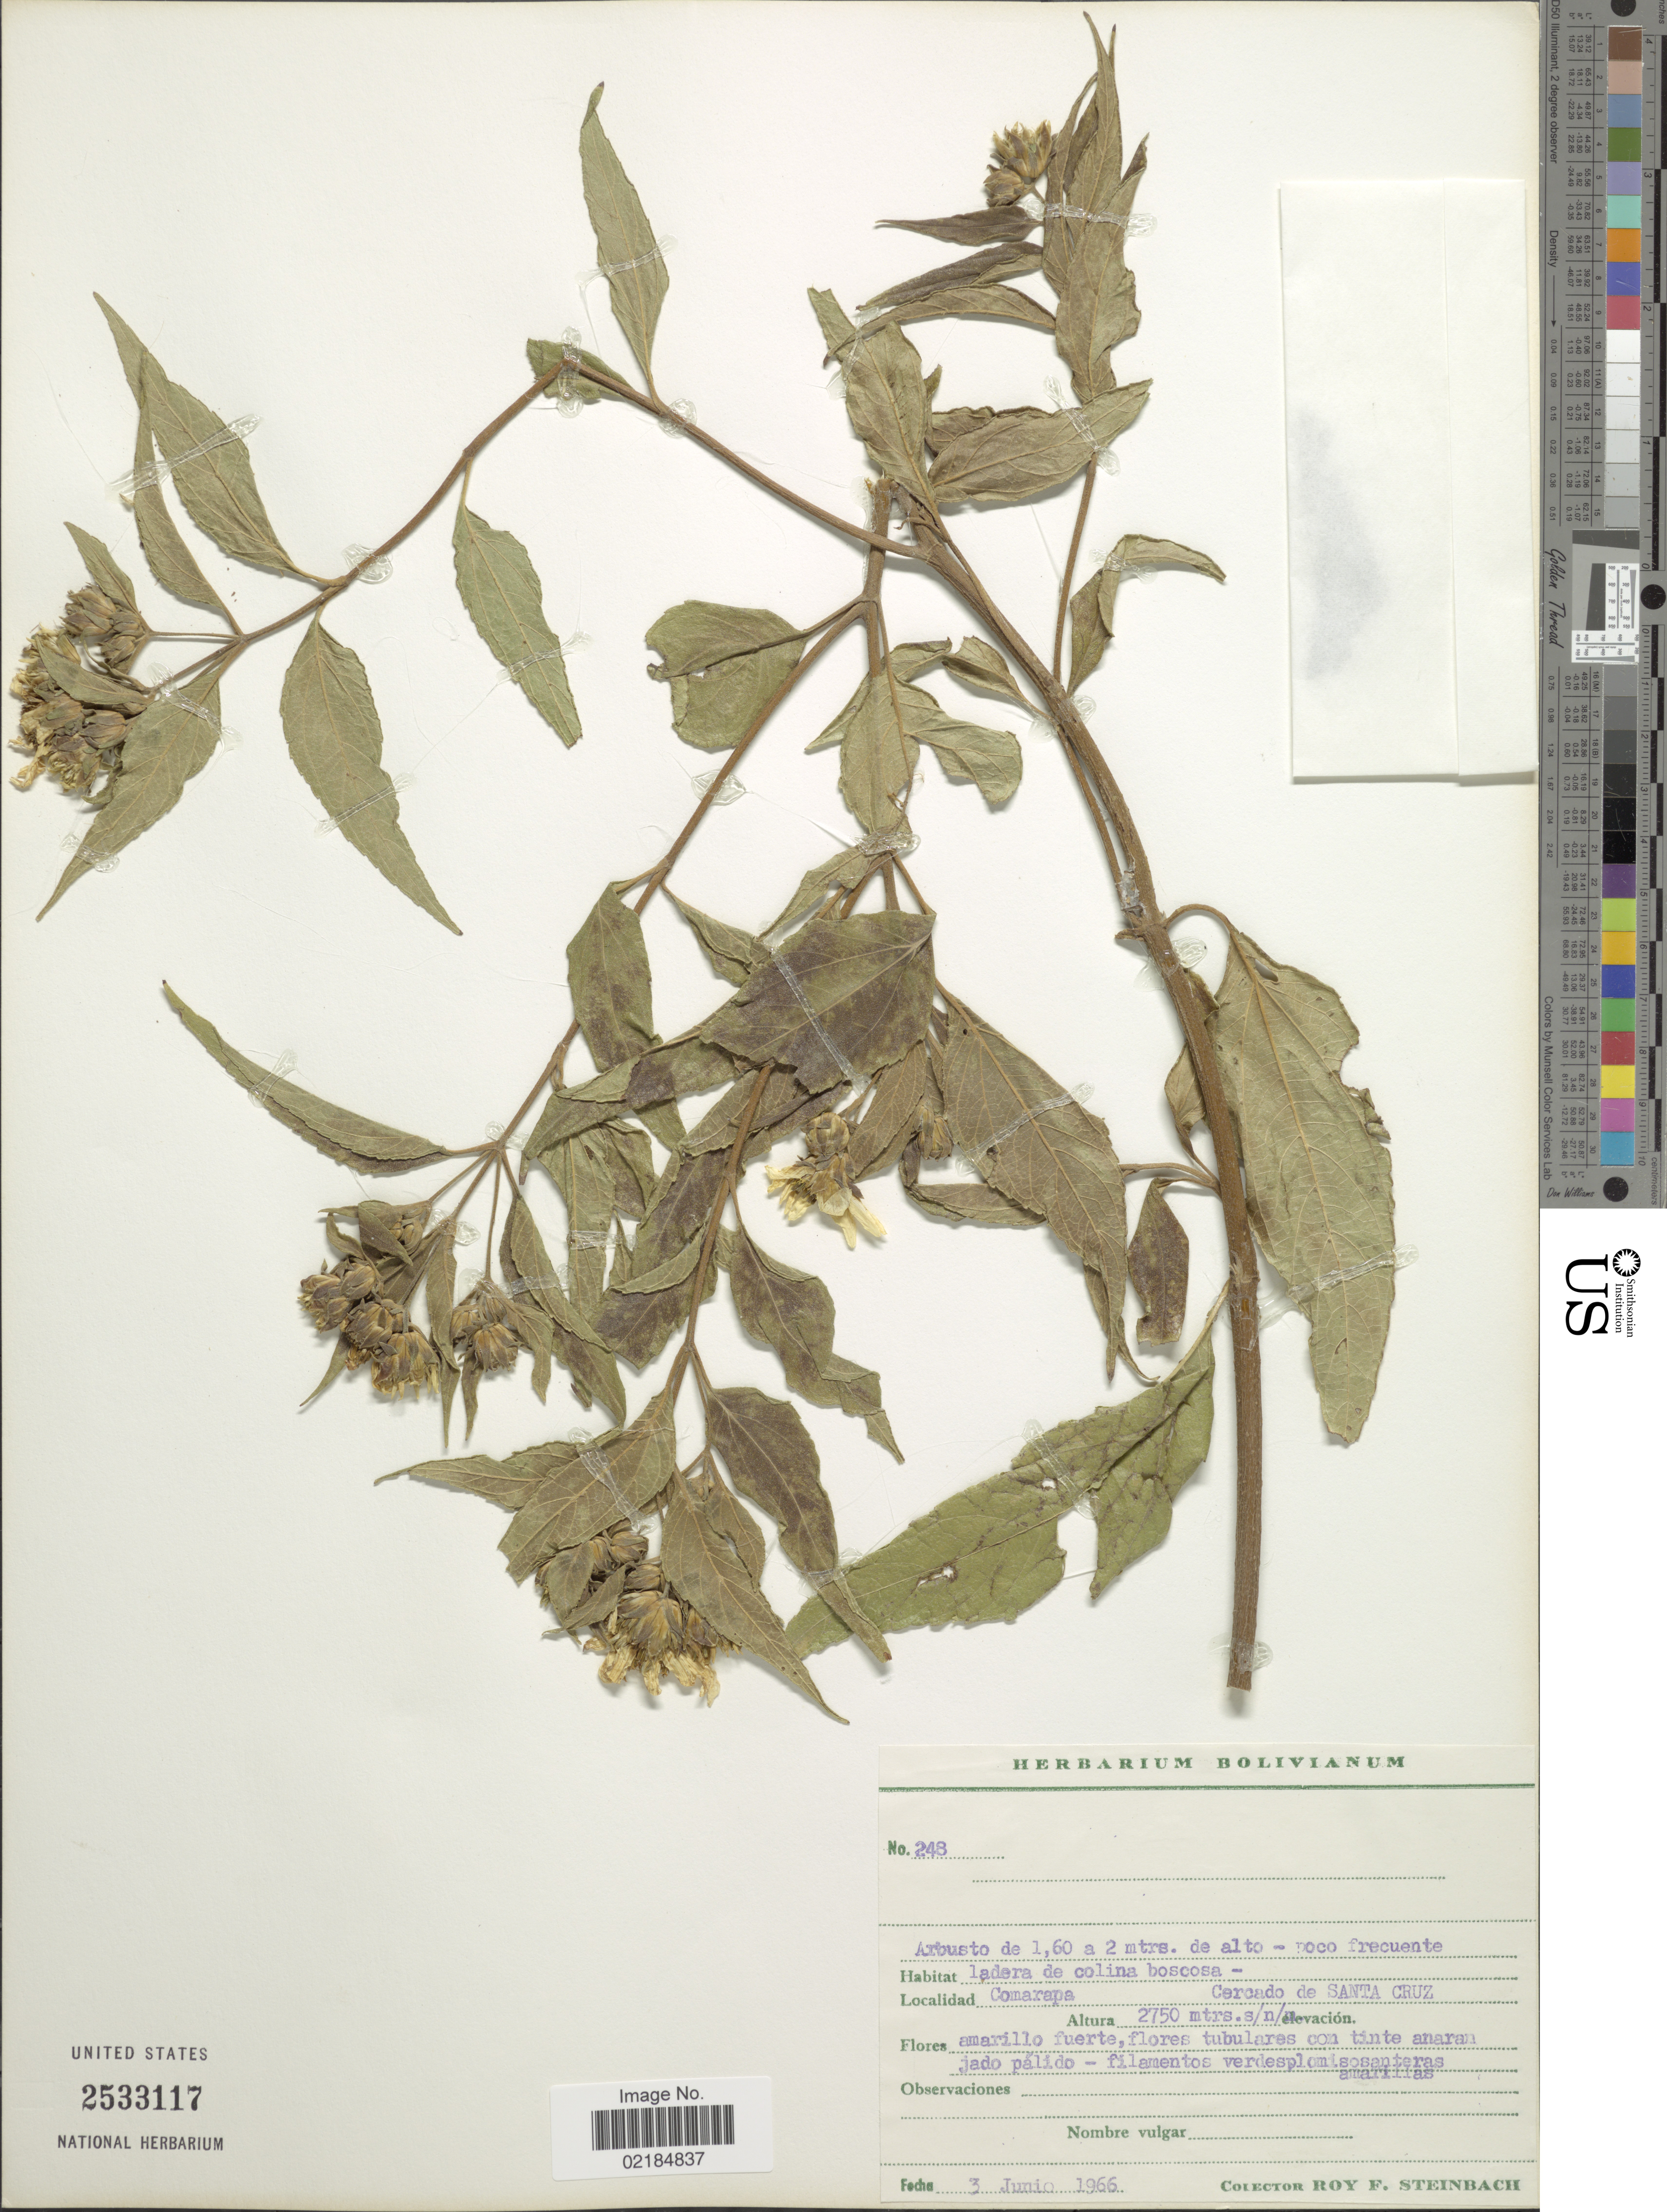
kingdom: Plantae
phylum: Tracheophyta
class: Magnoliopsida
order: Asterales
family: Asteraceae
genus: Zexmenia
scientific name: Zexmenia sp.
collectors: R. F. Steinbach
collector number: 248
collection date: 1966-06-03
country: Bolivia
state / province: Santa Cruz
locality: Comarapa. Cercado de Santa Cruz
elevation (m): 2750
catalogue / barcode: US 2533117